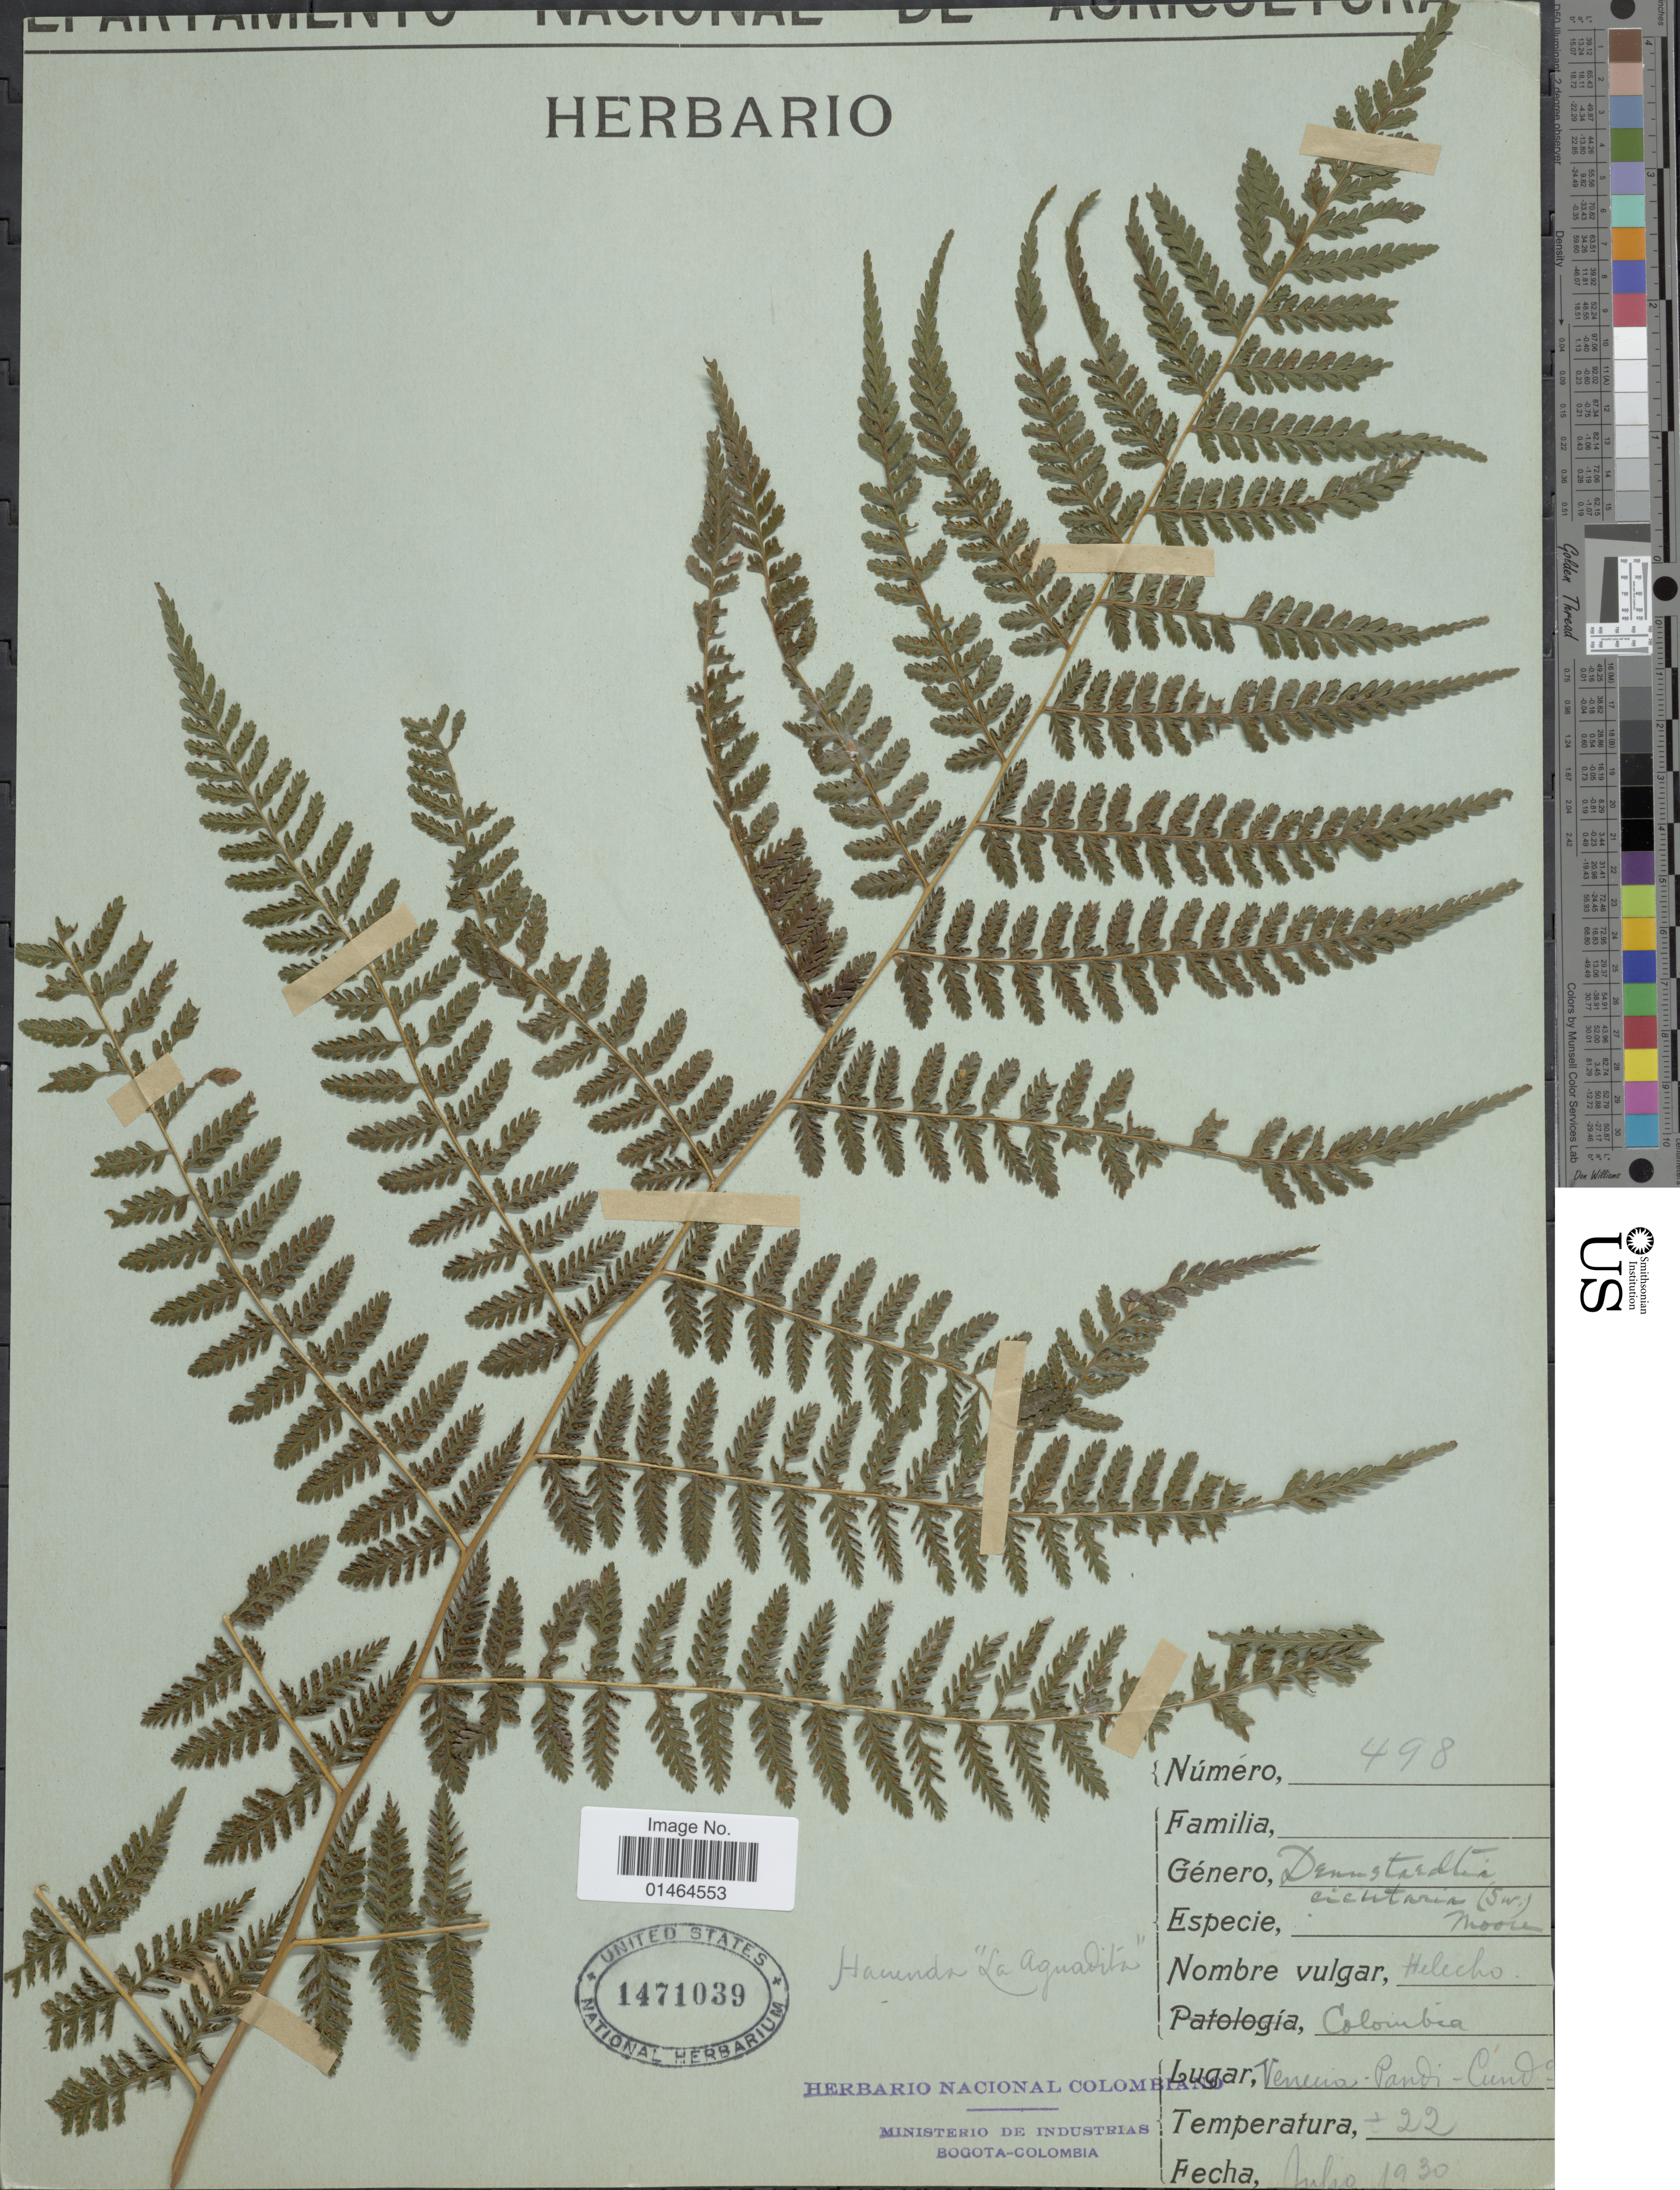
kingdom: Plantae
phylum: Tracheophyta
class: Polypodiopsida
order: Polypodiales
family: Dennstaedtiaceae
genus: Dennstaedtia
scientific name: Dennstaedtia cicutaria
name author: (Sw.) T. Moore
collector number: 498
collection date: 1930-07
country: Colombia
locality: Venecia - Pandi - Cunds.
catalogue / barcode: US 1471039